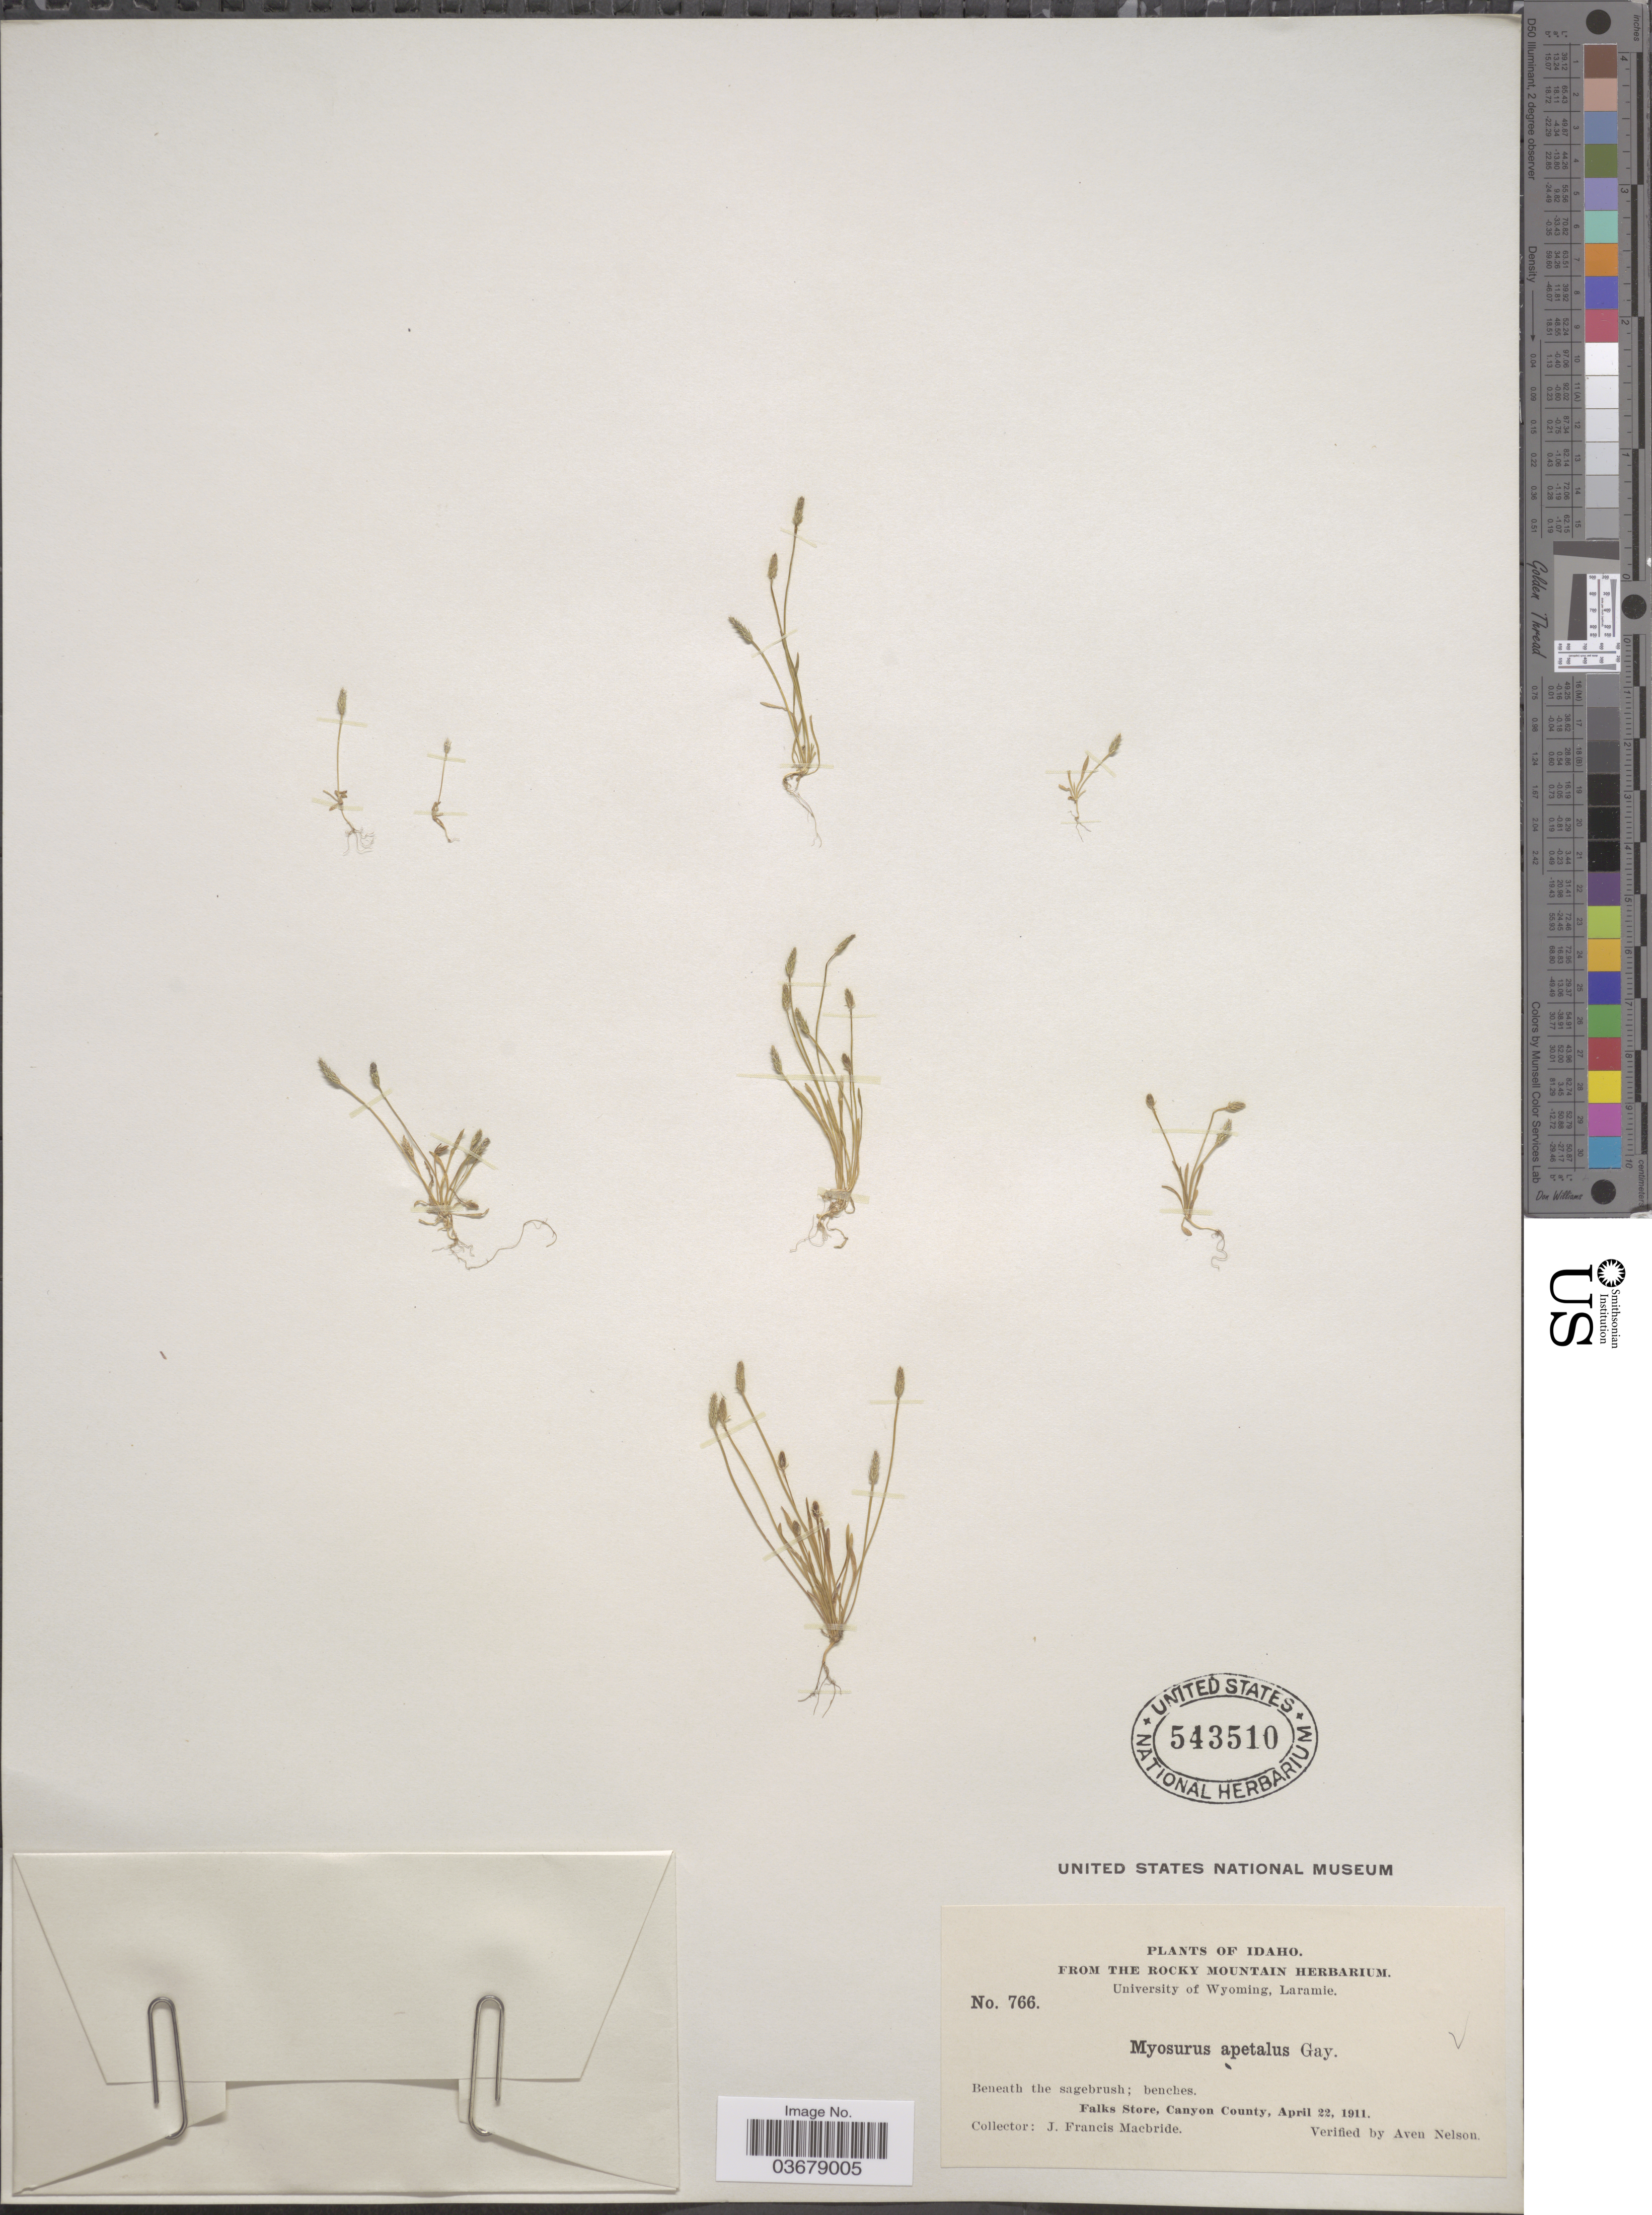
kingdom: Plantae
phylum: Tracheophyta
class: Magnoliopsida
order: Ranunculales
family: Ranunculaceae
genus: Myosurus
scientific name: Myosurus aristatus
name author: Benth.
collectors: J. F. Macbride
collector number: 766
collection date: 1911-04-22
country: United States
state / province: Idaho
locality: Falks Store, Canyon County.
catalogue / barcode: US 543510